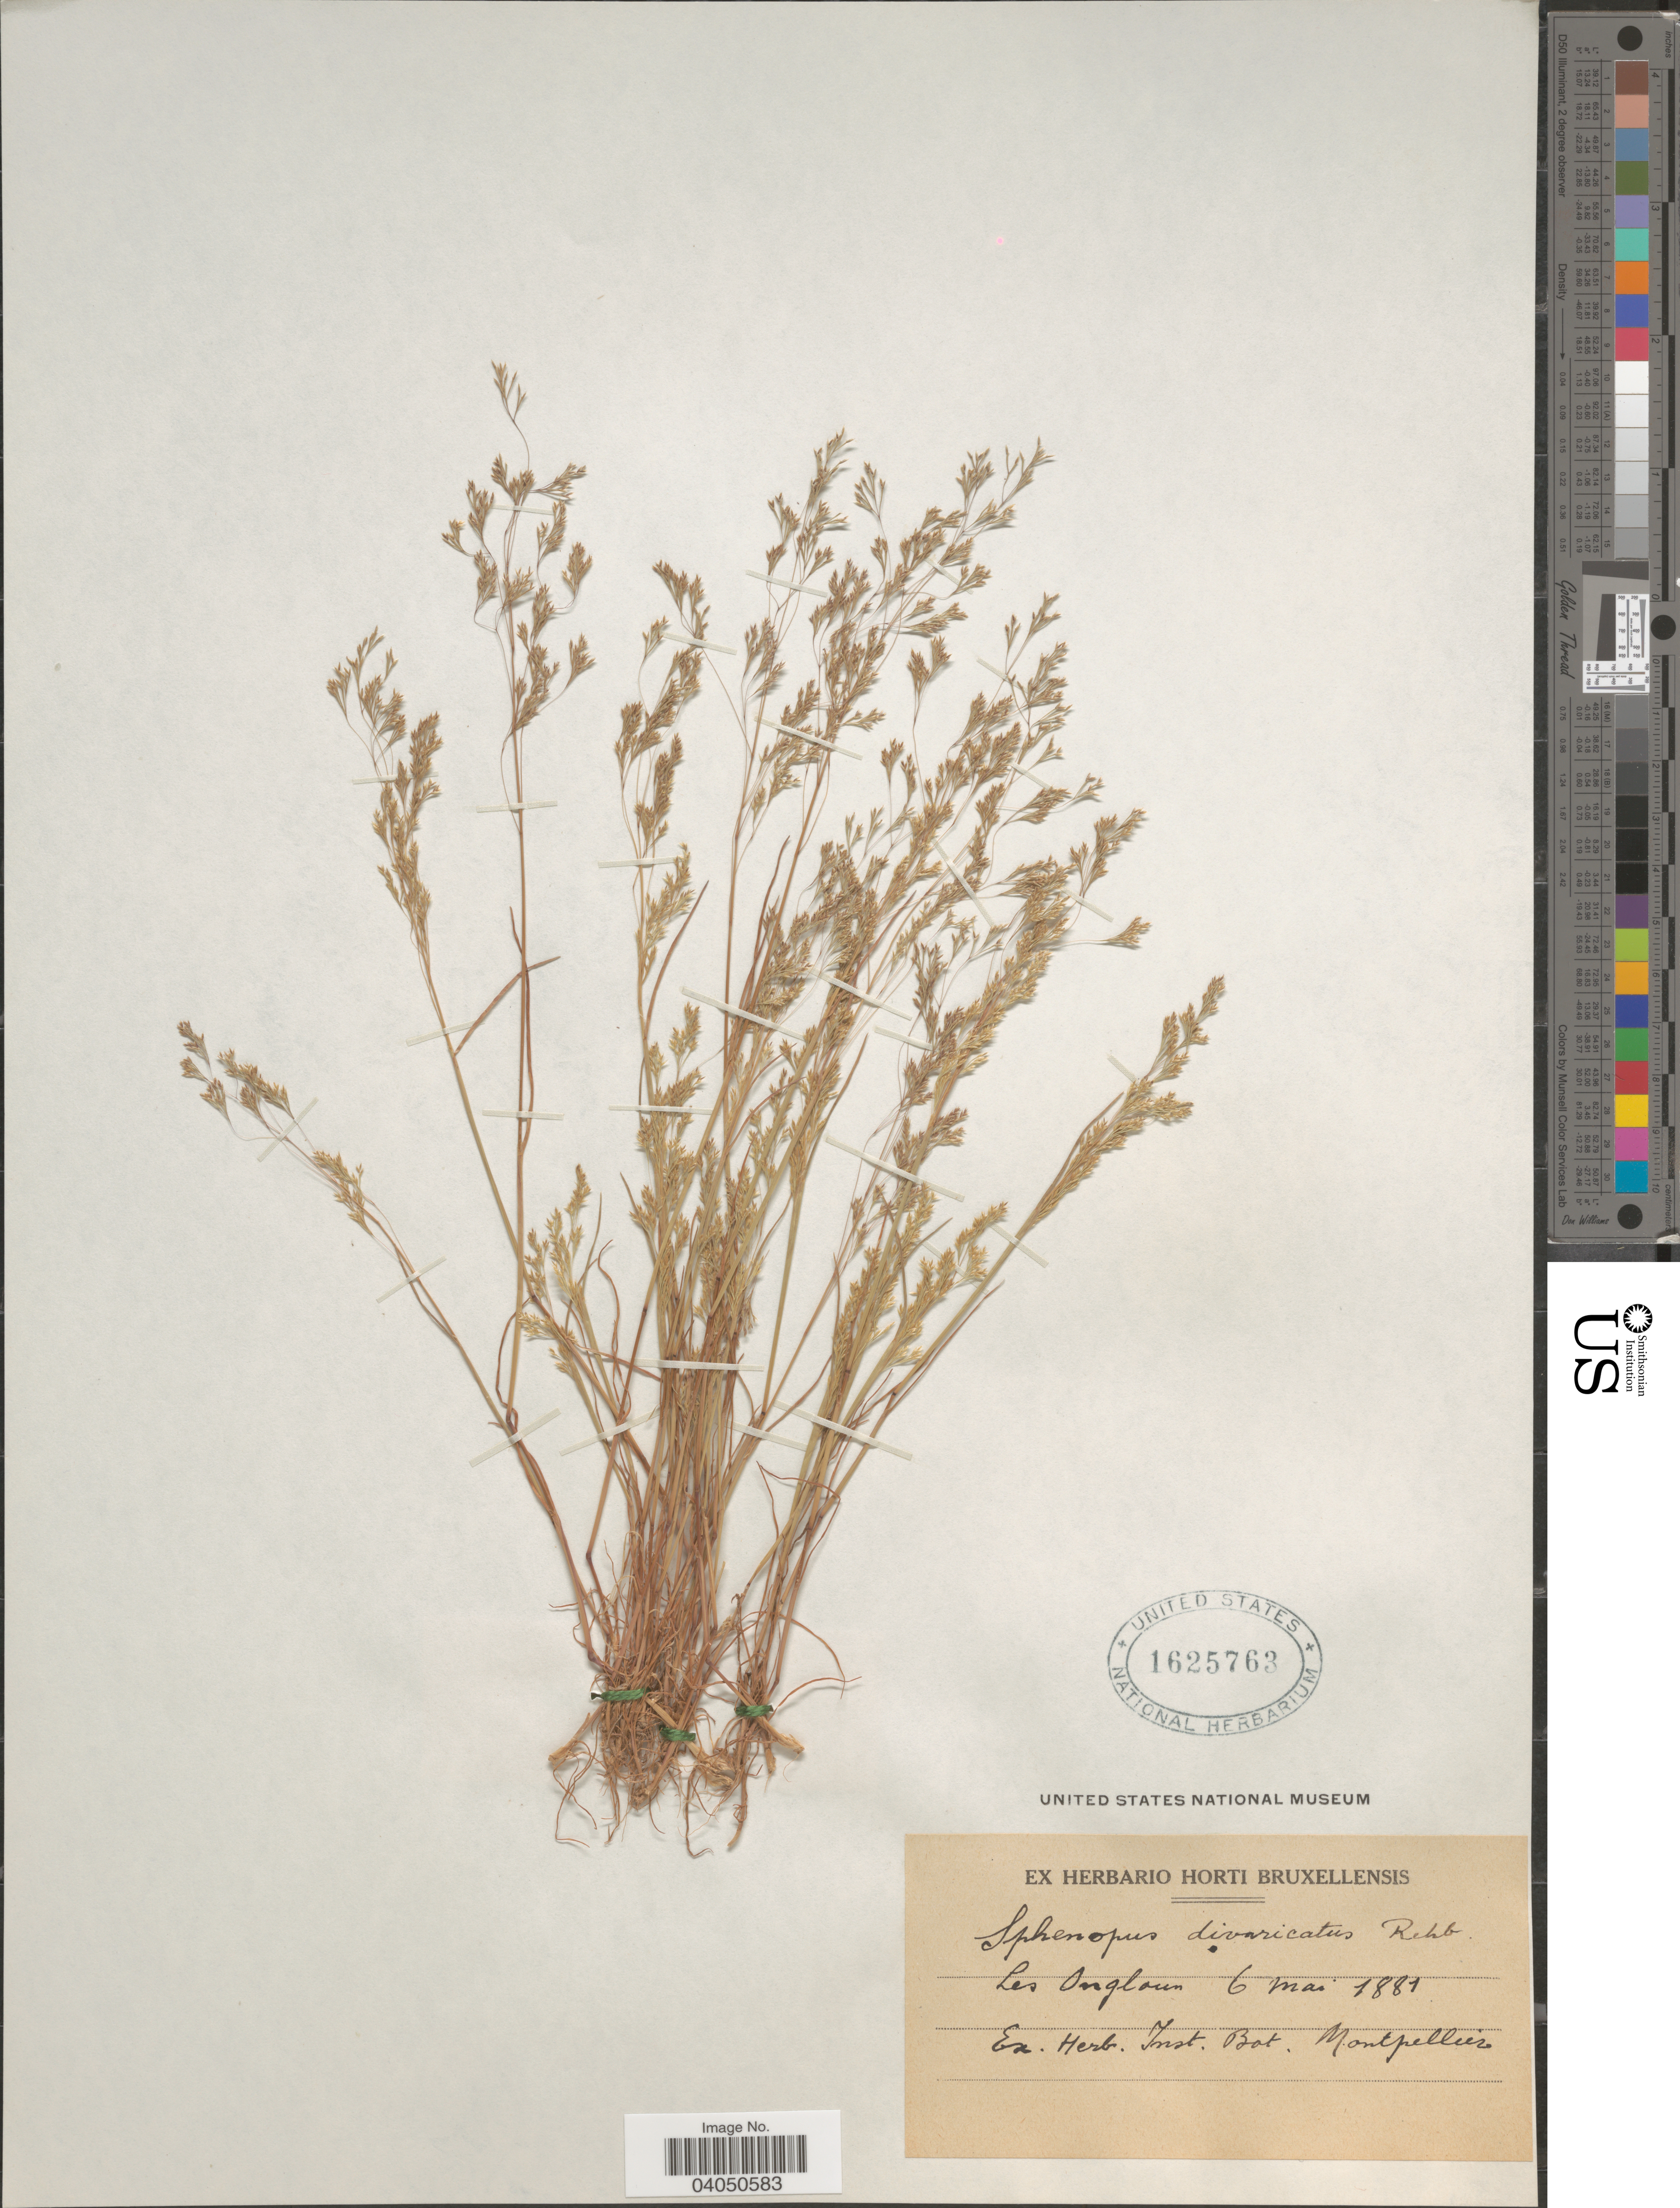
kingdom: Plantae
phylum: Tracheophyta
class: Liliopsida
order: Poales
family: Poaceae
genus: Sphenopus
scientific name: Sphenopus divaricatus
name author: (Gouan) Rchb.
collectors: Institut de Botanique (Montpellier)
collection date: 1881-05-06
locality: Les Ongloun.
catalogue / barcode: US 1625763